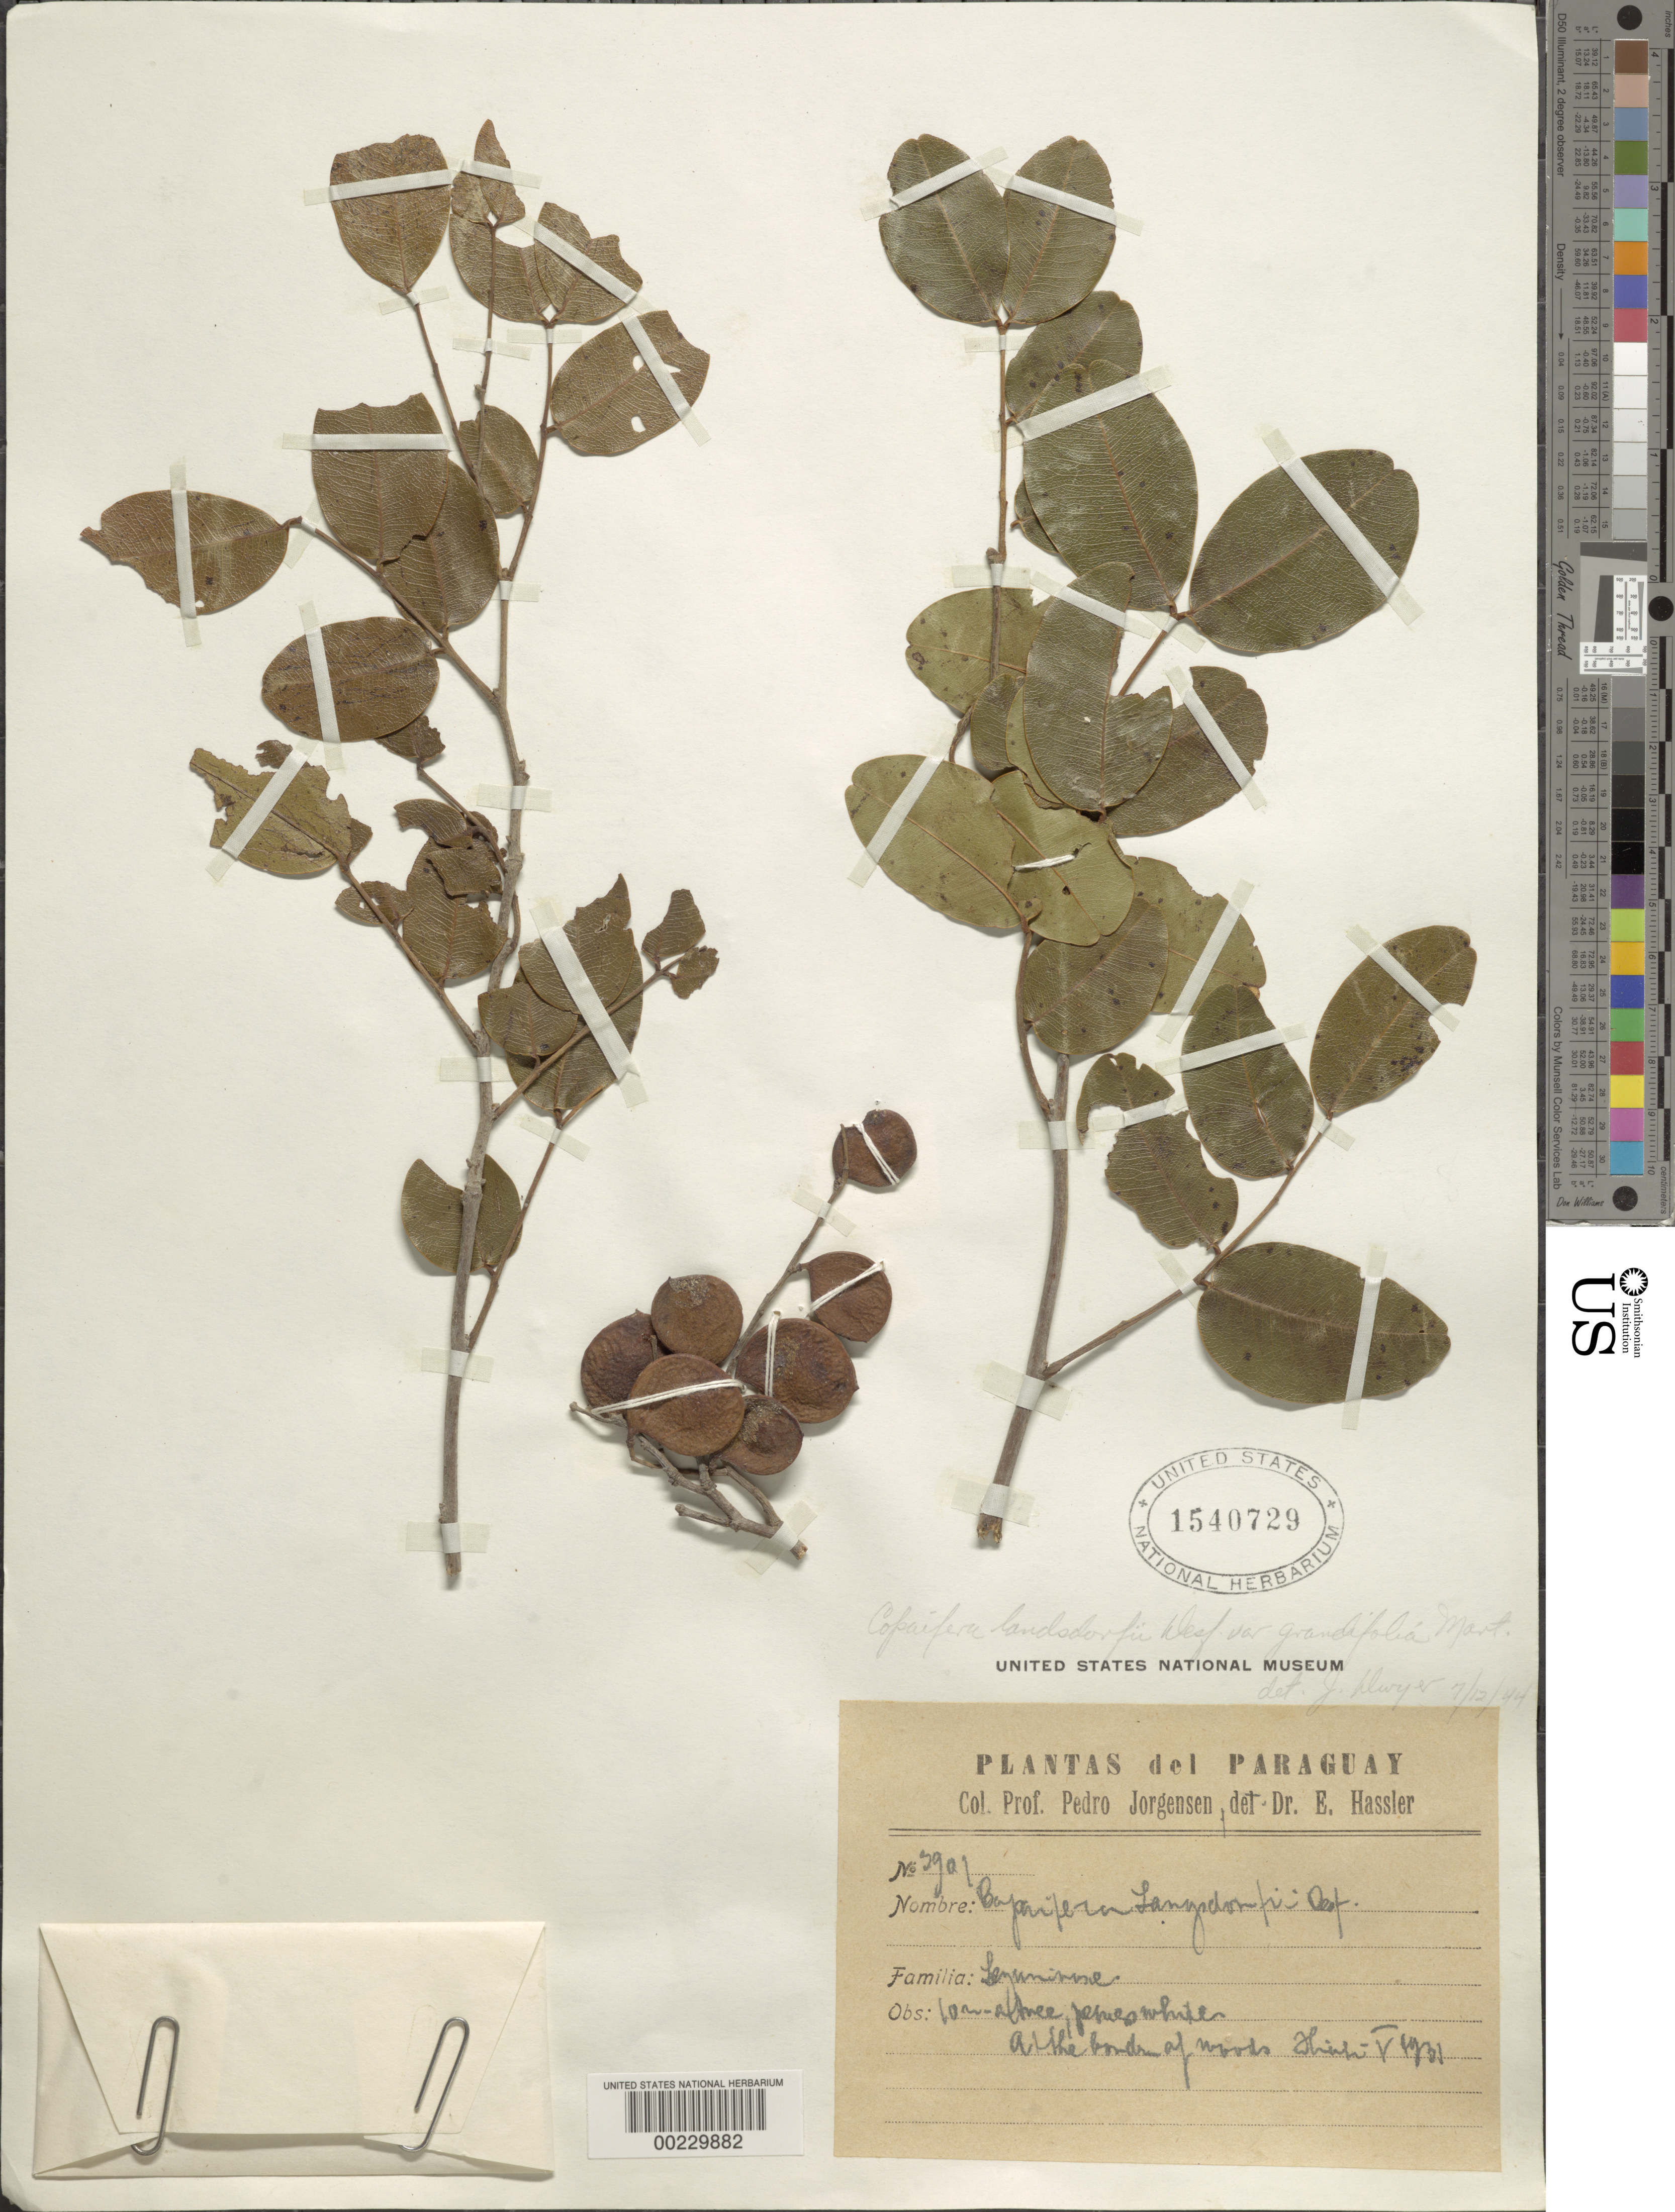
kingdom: Plantae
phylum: Tracheophyta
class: Magnoliopsida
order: Fabales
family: Fabaceae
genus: Copaifera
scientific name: Copaifera langsdorffii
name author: Desf.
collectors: P. Jorgensen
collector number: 3901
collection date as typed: May 1931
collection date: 1931-05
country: Paraguay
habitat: At the border of woods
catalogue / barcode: US 1540729